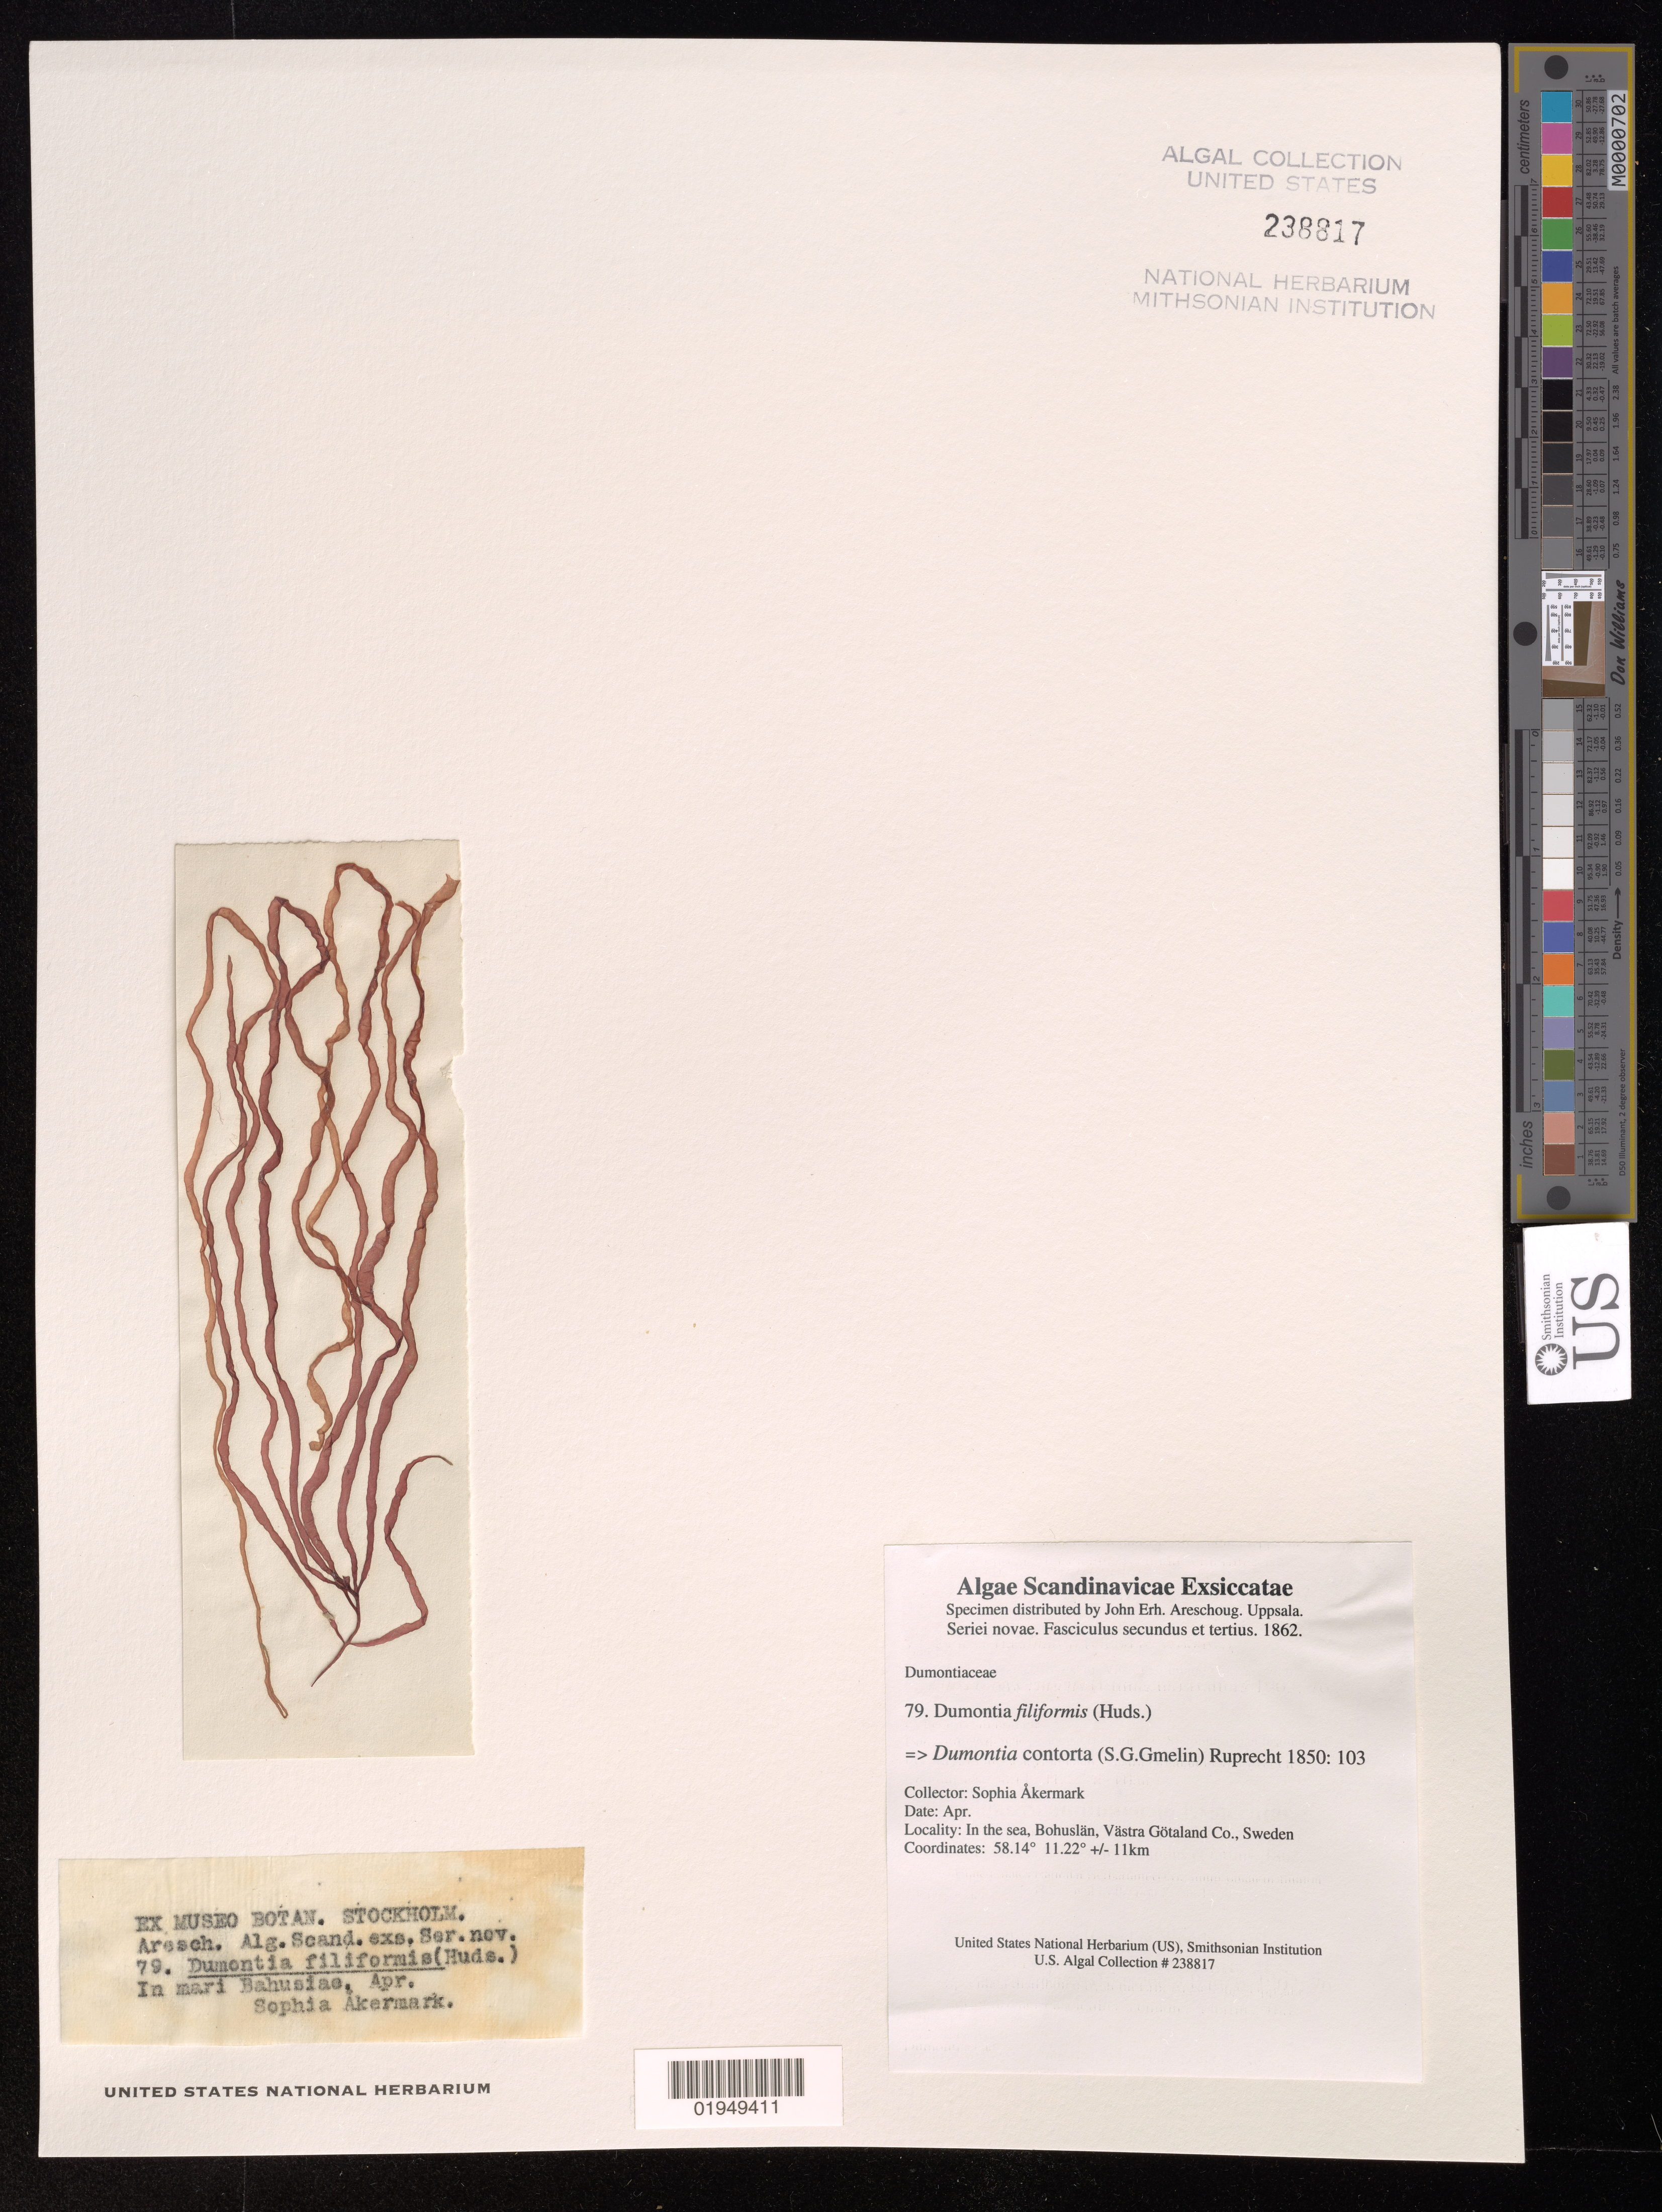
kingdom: Plantae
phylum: Rhodophyta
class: Florideophyceae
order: Gigartinales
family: Dumontiaceae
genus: Dumontia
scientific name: Dumontia contorta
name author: (S.G. Gmel.) Rupr.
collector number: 79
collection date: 1862-04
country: Sweden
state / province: Västra Götaland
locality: In sea, Bohuslan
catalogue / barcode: US 238817